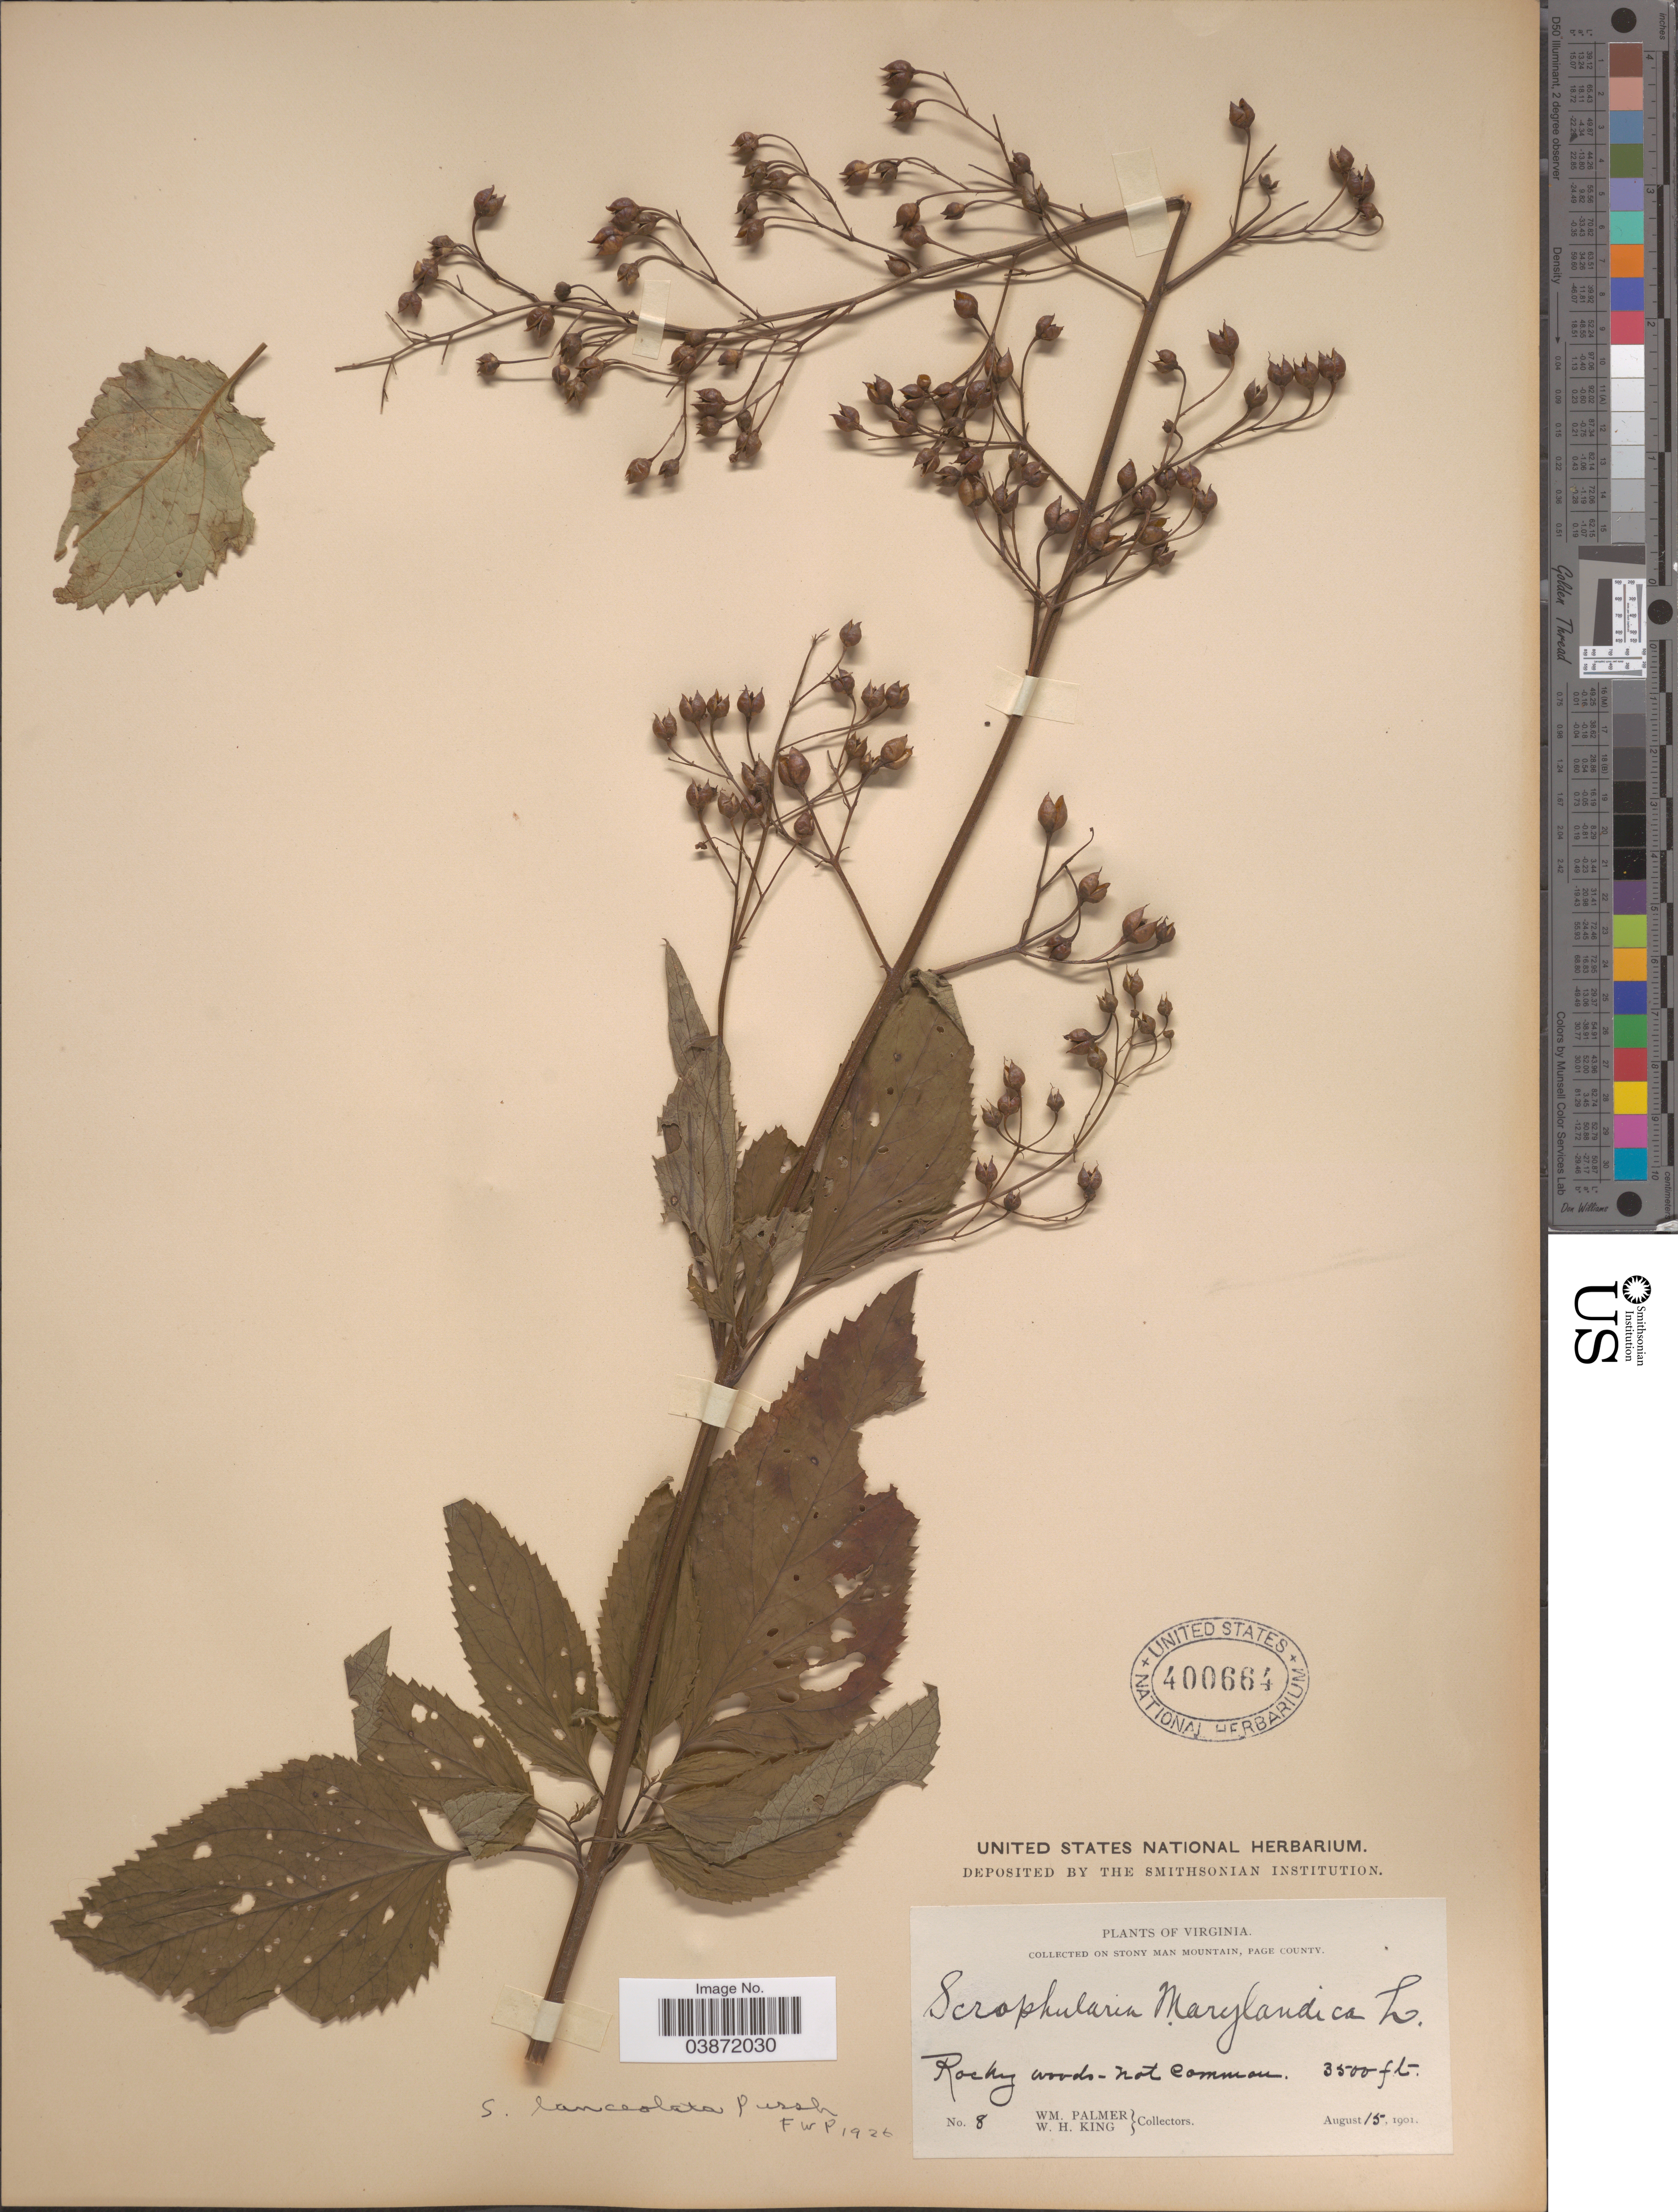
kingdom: Plantae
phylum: Tracheophyta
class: Magnoliopsida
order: Lamiales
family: Scrophulariaceae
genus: Scrophularia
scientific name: Scrophularia lanceolata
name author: Pursh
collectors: W. Palmer & W. H. King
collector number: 8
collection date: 1901-08-15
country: United States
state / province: Virginia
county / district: Page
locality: On Stony Man Mountain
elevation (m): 1067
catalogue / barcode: US 400664